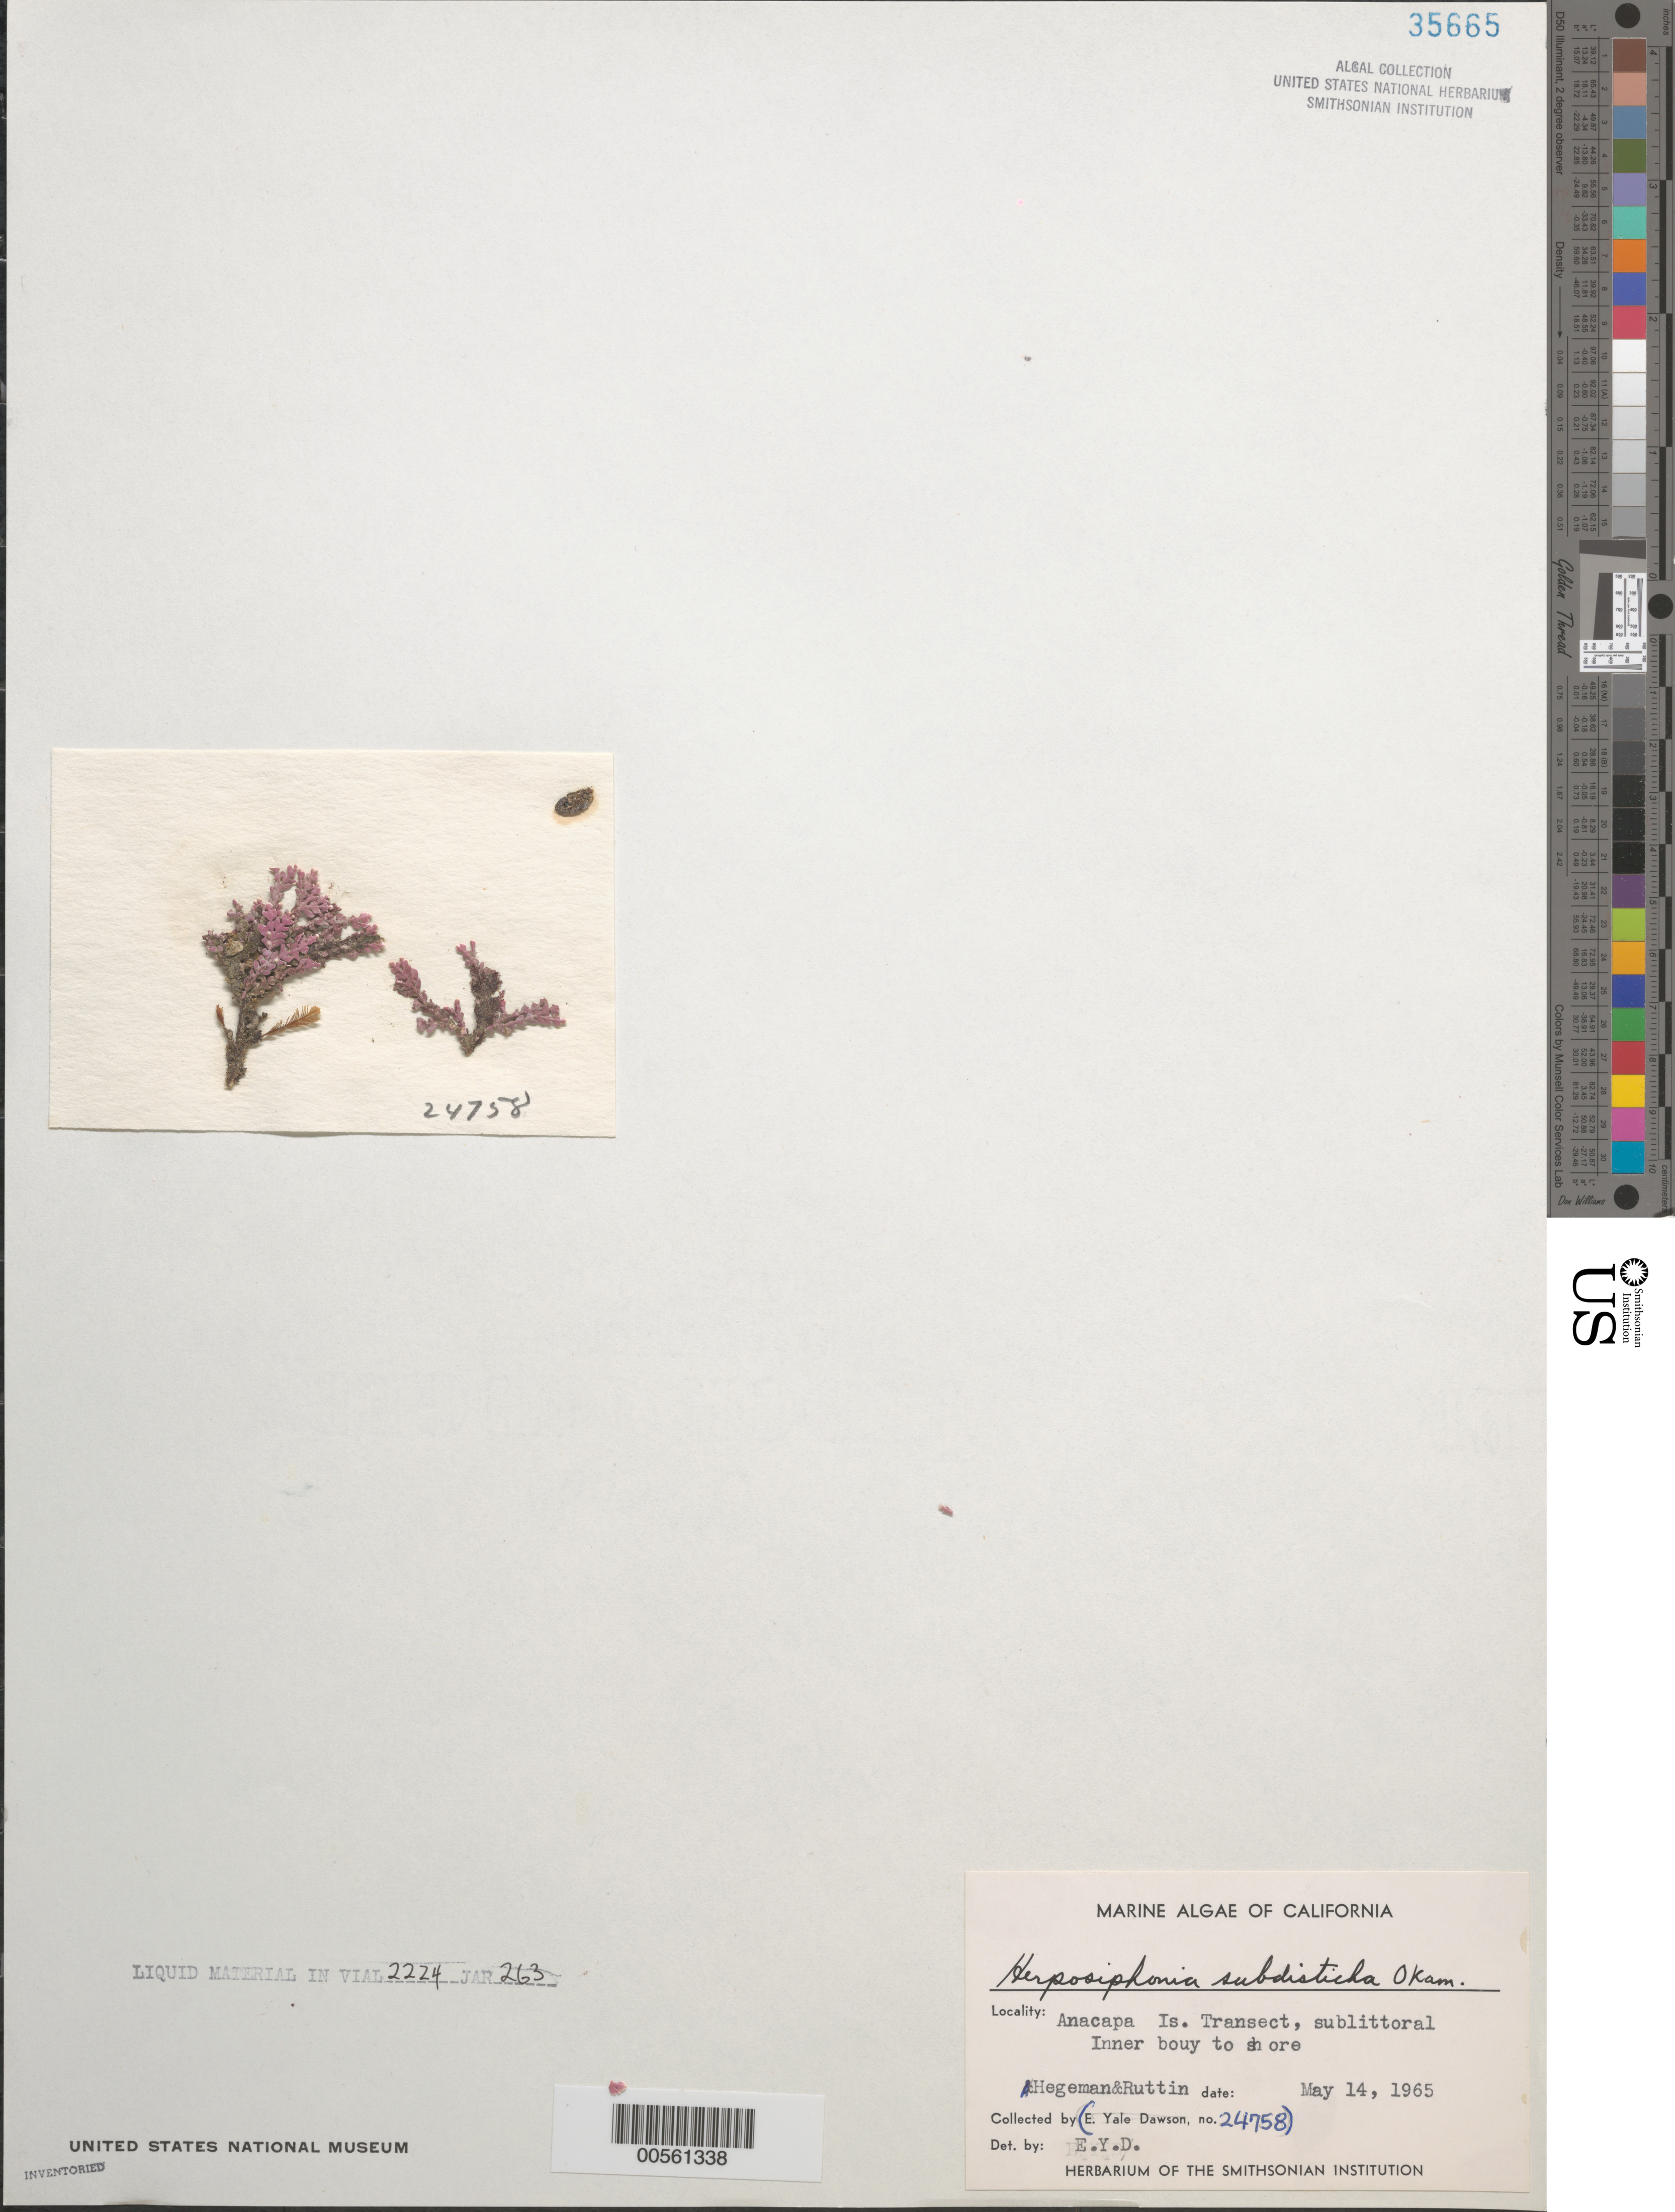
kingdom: Plantae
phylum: Rhodophyta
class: Florideophyceae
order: Ceramiales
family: Rhodomelaceae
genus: Herposiphonia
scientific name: Herposiphonia subdisticha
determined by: Dawson, E. Y.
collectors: R. Hegeman & -. Ruttin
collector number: EYD 24758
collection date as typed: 14 May 1965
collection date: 1965-05-14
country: United States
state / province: California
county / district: Ventura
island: Anacapa Island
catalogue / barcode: US 35665